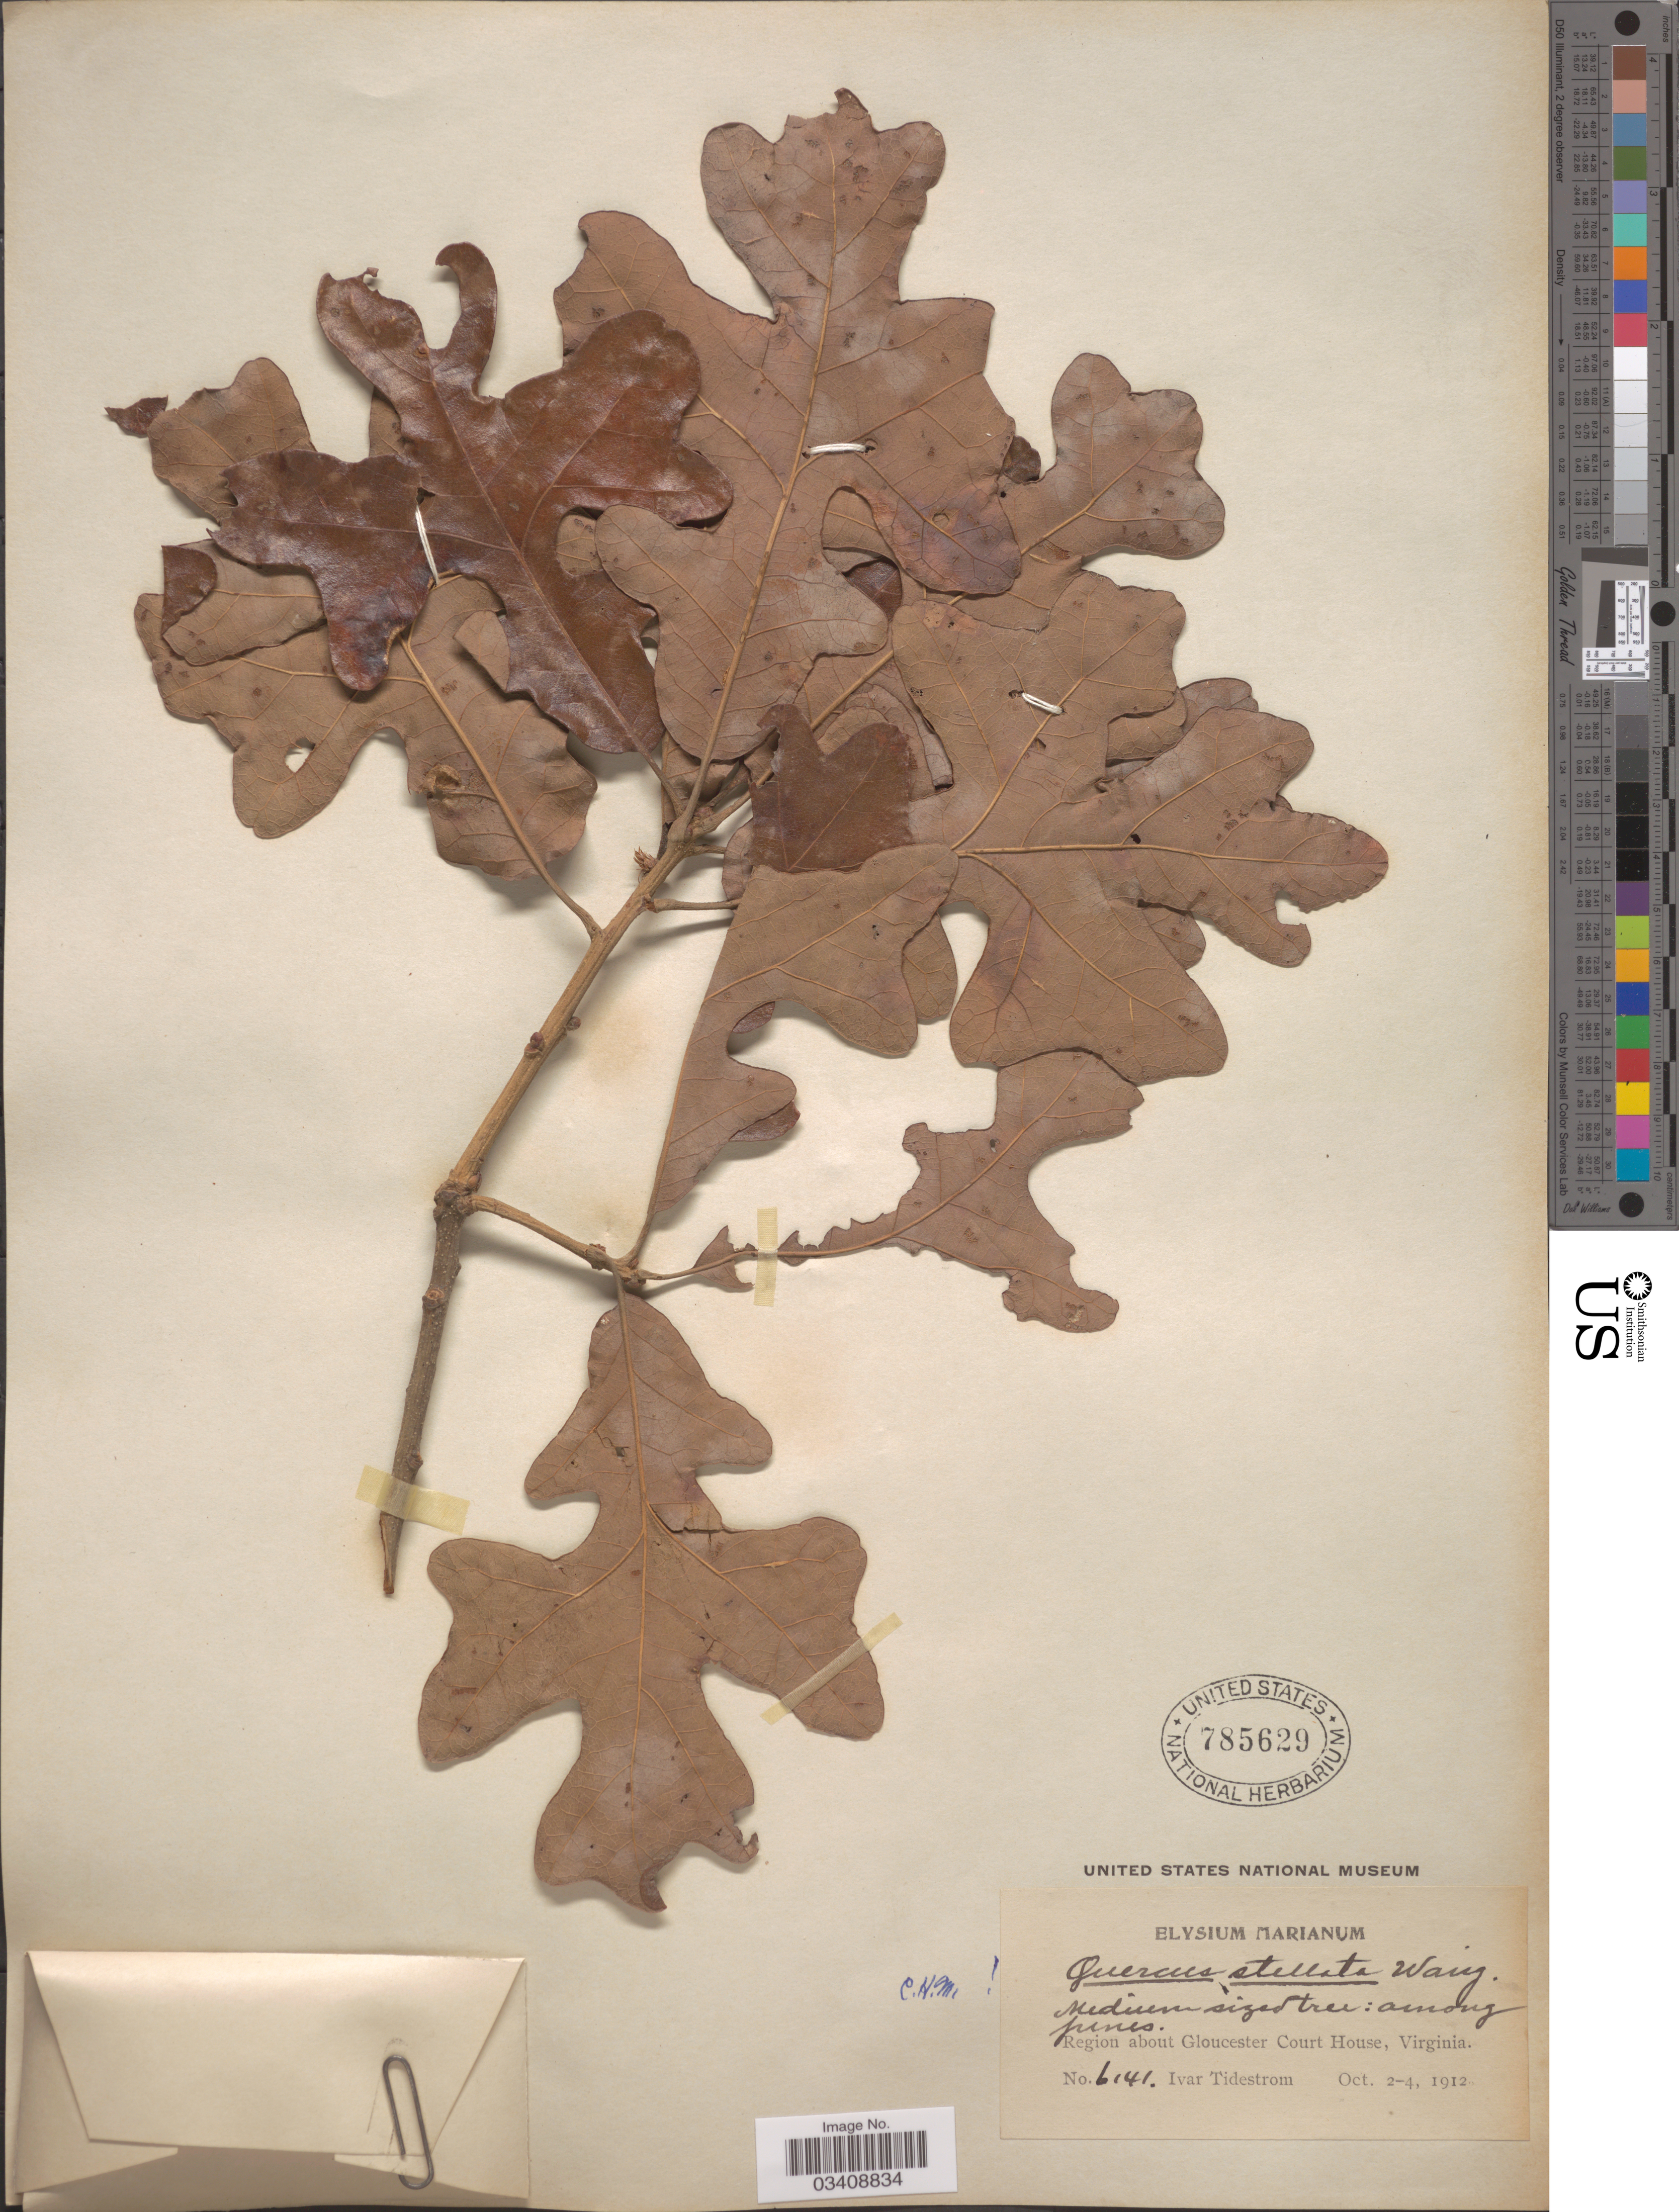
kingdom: Plantae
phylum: Tracheophyta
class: Magnoliopsida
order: Fagales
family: Fagaceae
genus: Quercus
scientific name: Quercus stellata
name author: Wangenh.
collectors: I. F. Tidestrom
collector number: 6141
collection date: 1912-10-02/1912-10-04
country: United States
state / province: Virginia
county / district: Gloucester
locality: Region about Gloucester Court House.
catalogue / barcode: US 785629